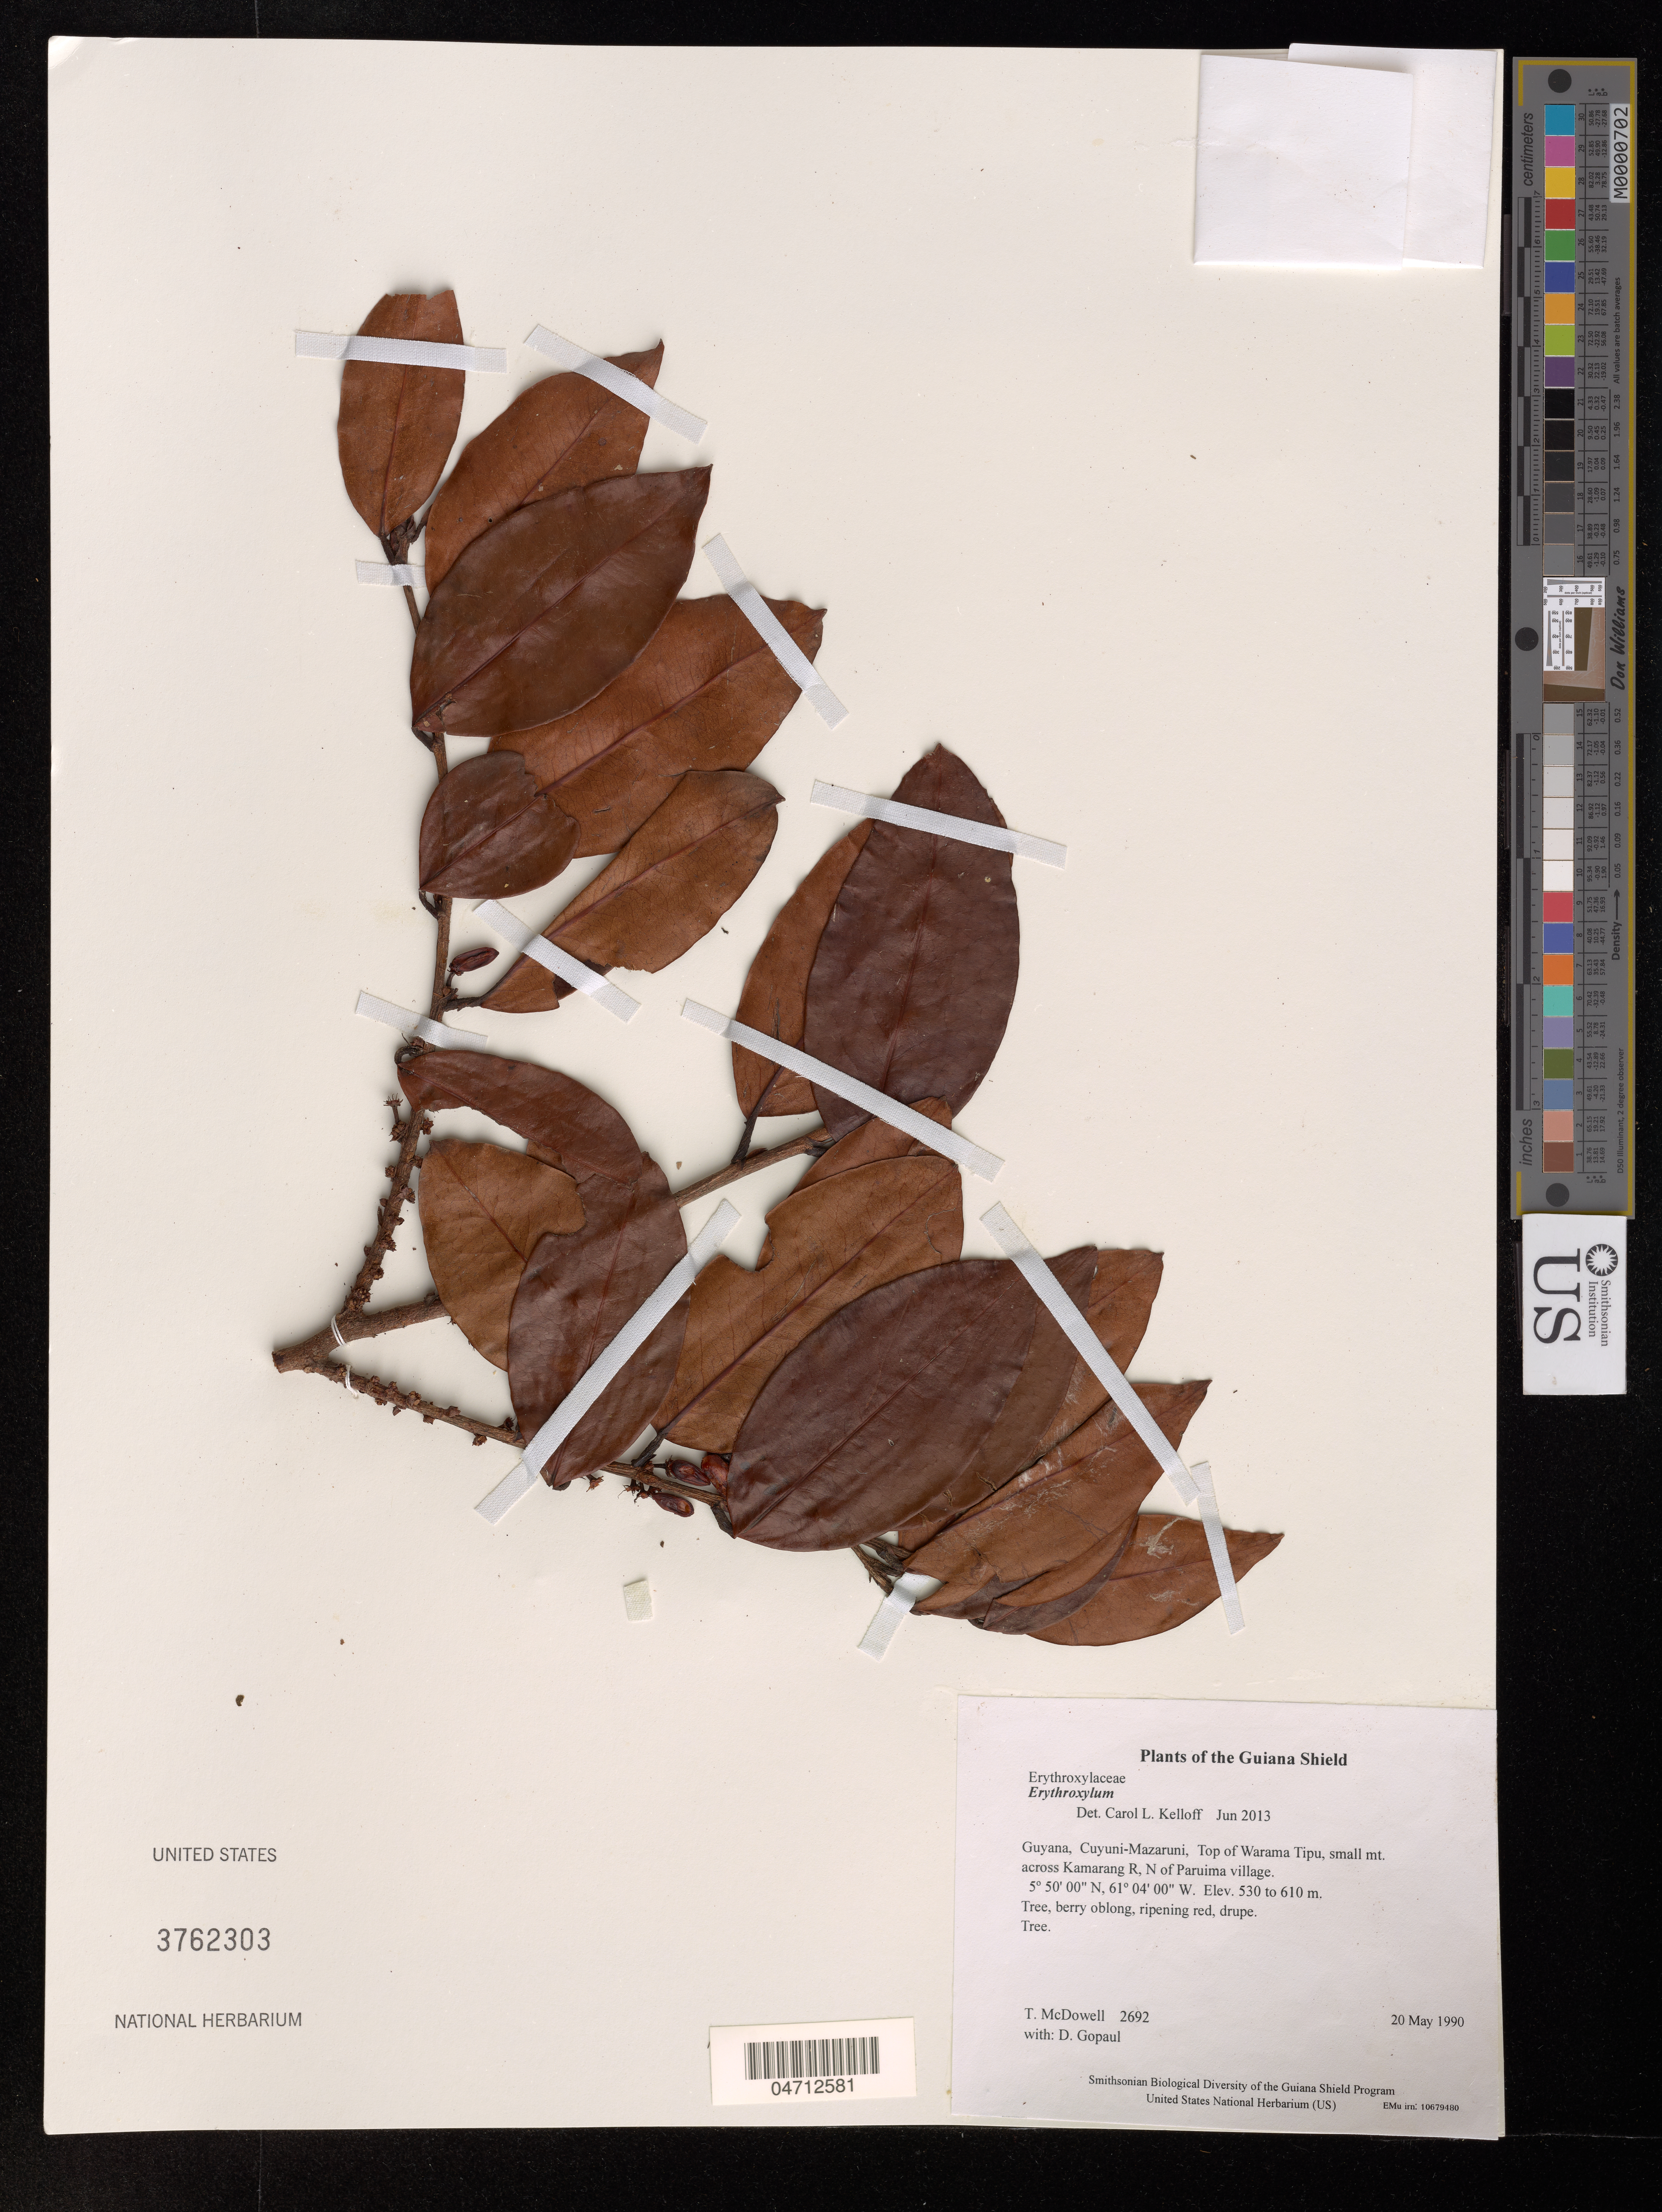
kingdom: Plantae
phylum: Tracheophyta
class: Magnoliopsida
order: Malpighiales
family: Erythroxylaceae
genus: Erythroxylum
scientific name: Erythroxylum sp.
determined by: Kelloff, Carol L., (US), Smithsonian Institution - National Museum of Natural History (UNITED STATES)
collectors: T. McDowell & D. Gopaul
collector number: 2692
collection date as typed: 20 May 1990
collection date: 1990-05-20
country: Guyana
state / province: Cuyuni-Mazaruni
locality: Top of Warama Tipu, small mt. across Kamarang R, N of Paruima village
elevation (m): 530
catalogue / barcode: US 3762303